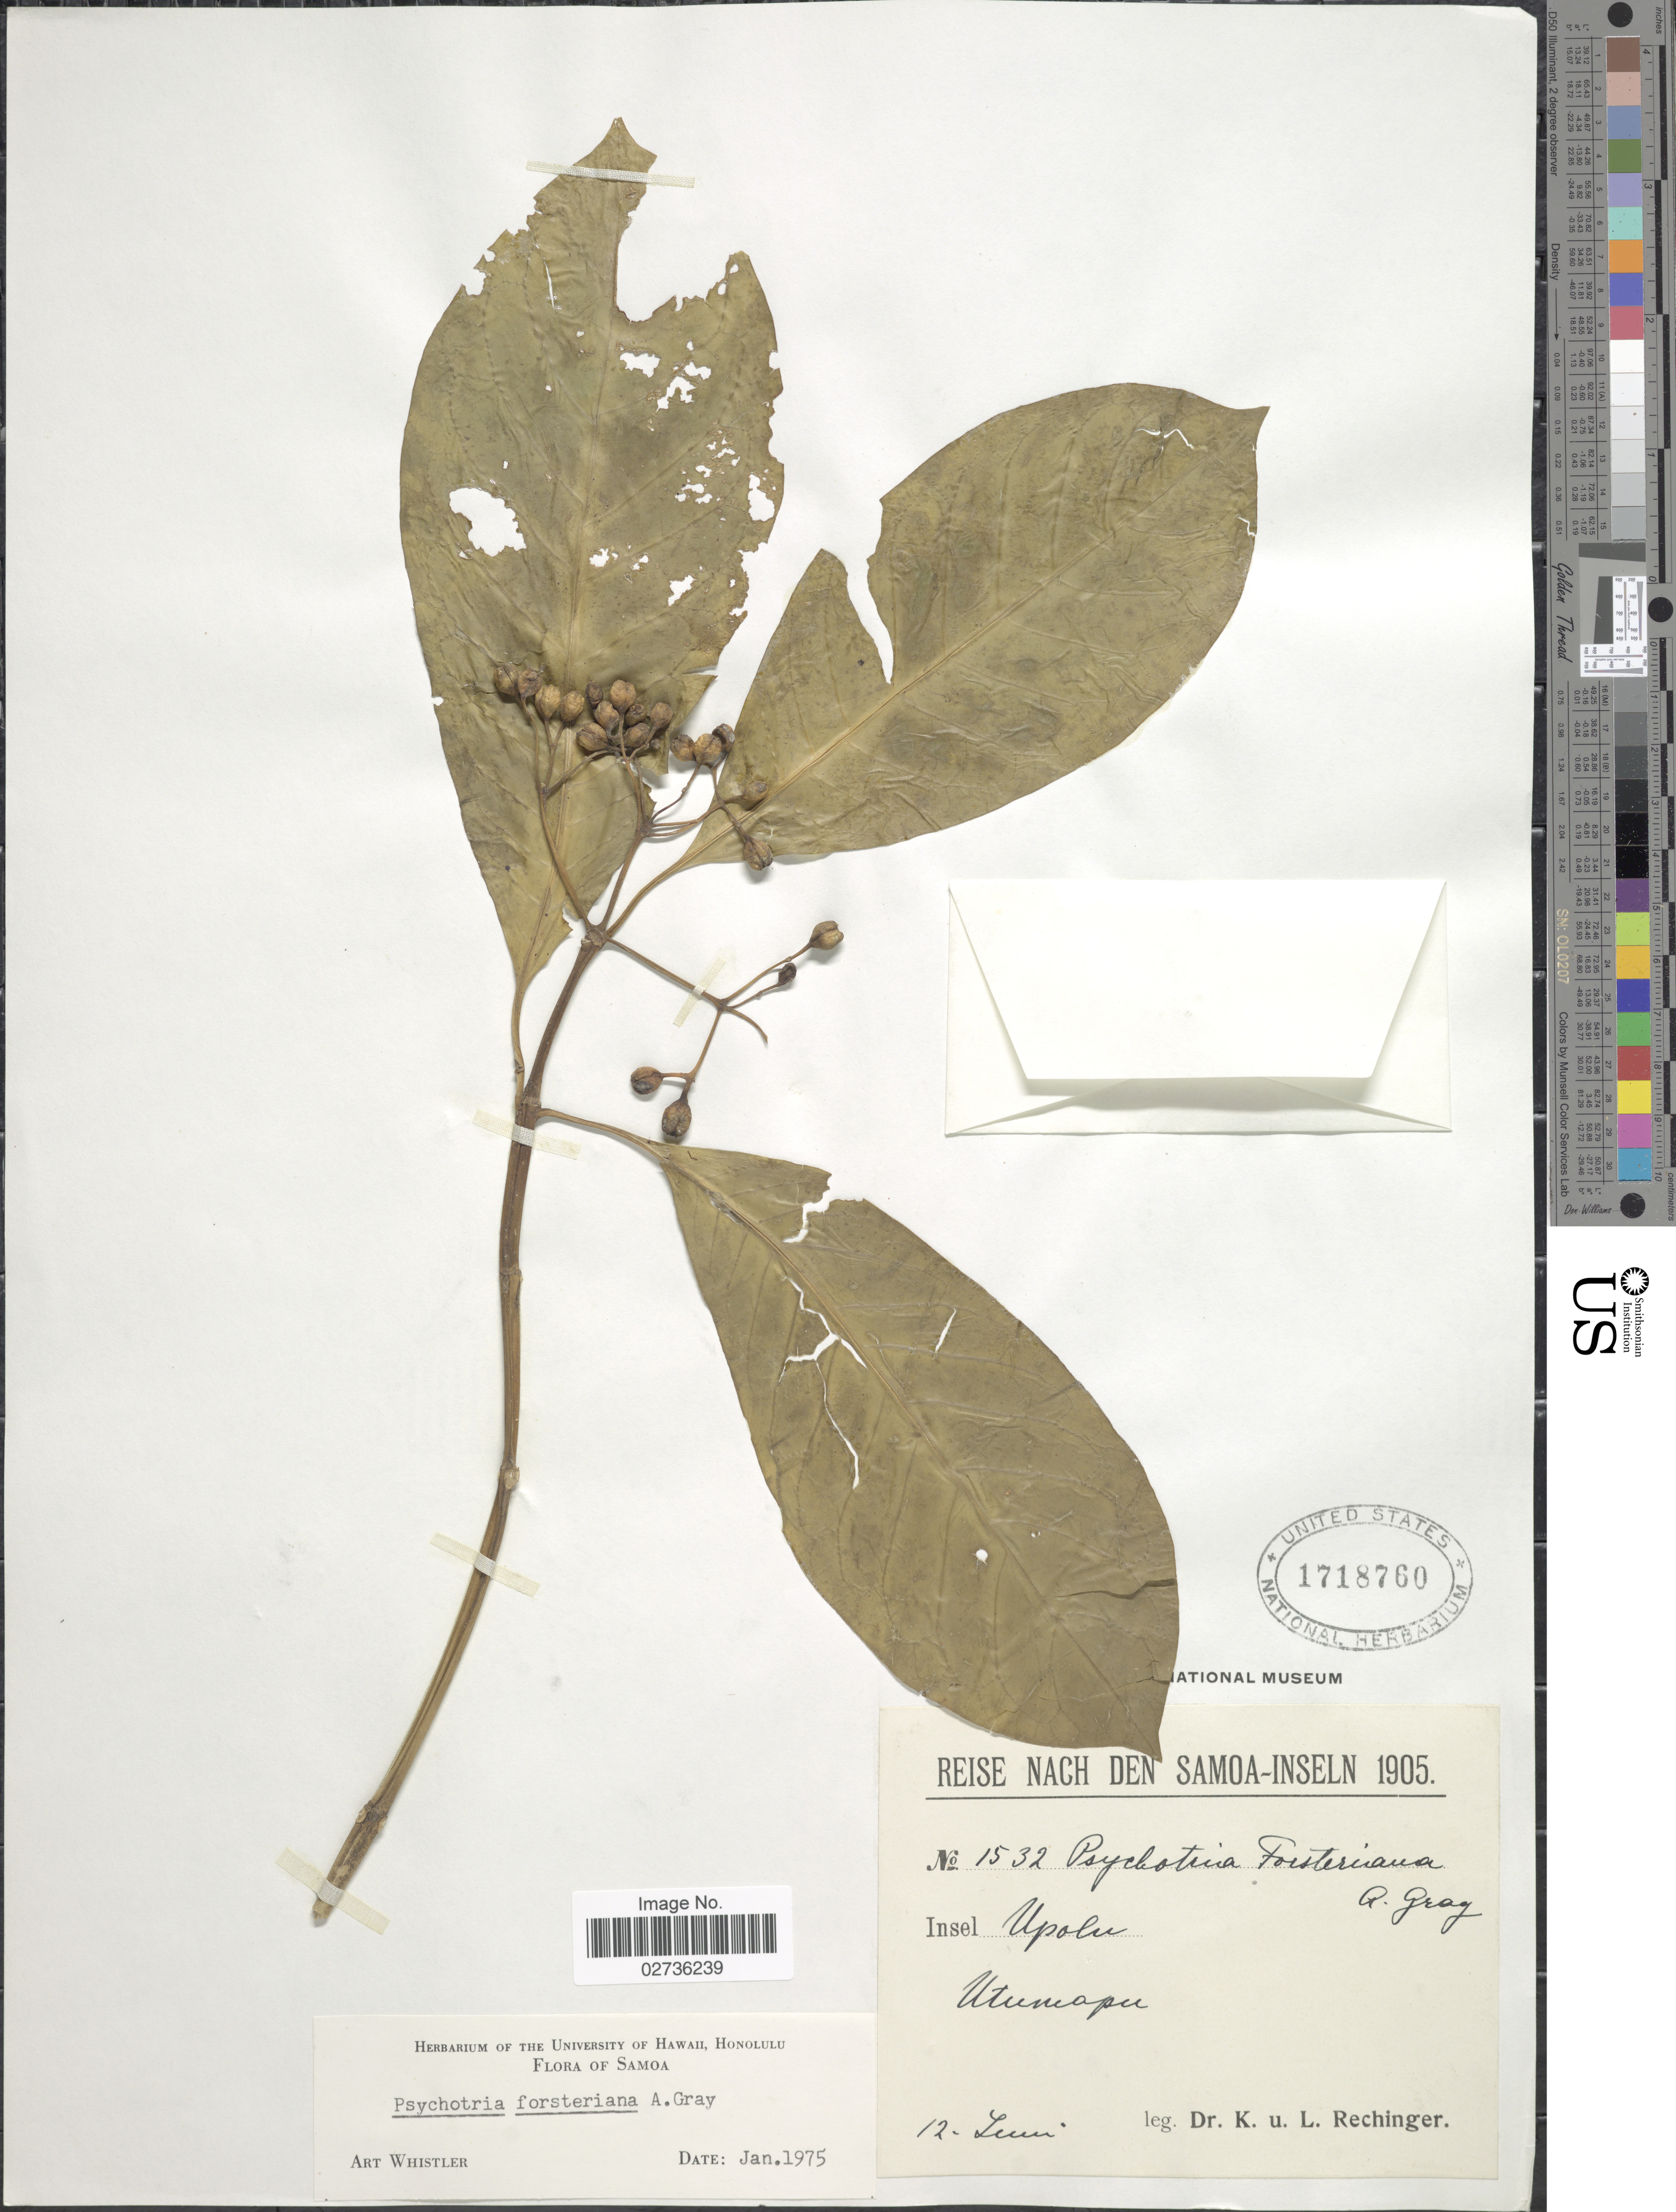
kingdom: Plantae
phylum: Tracheophyta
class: Magnoliopsida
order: Gentianales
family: Rubiaceae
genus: Psychotria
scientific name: Psychotria forsteriana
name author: A. Gray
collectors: K. Rechinger & L. Rechinger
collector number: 1532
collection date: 1905-06-12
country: Samoa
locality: Samoa-Inseln. Insel Upolu. Utumapu.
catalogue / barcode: US 1718760